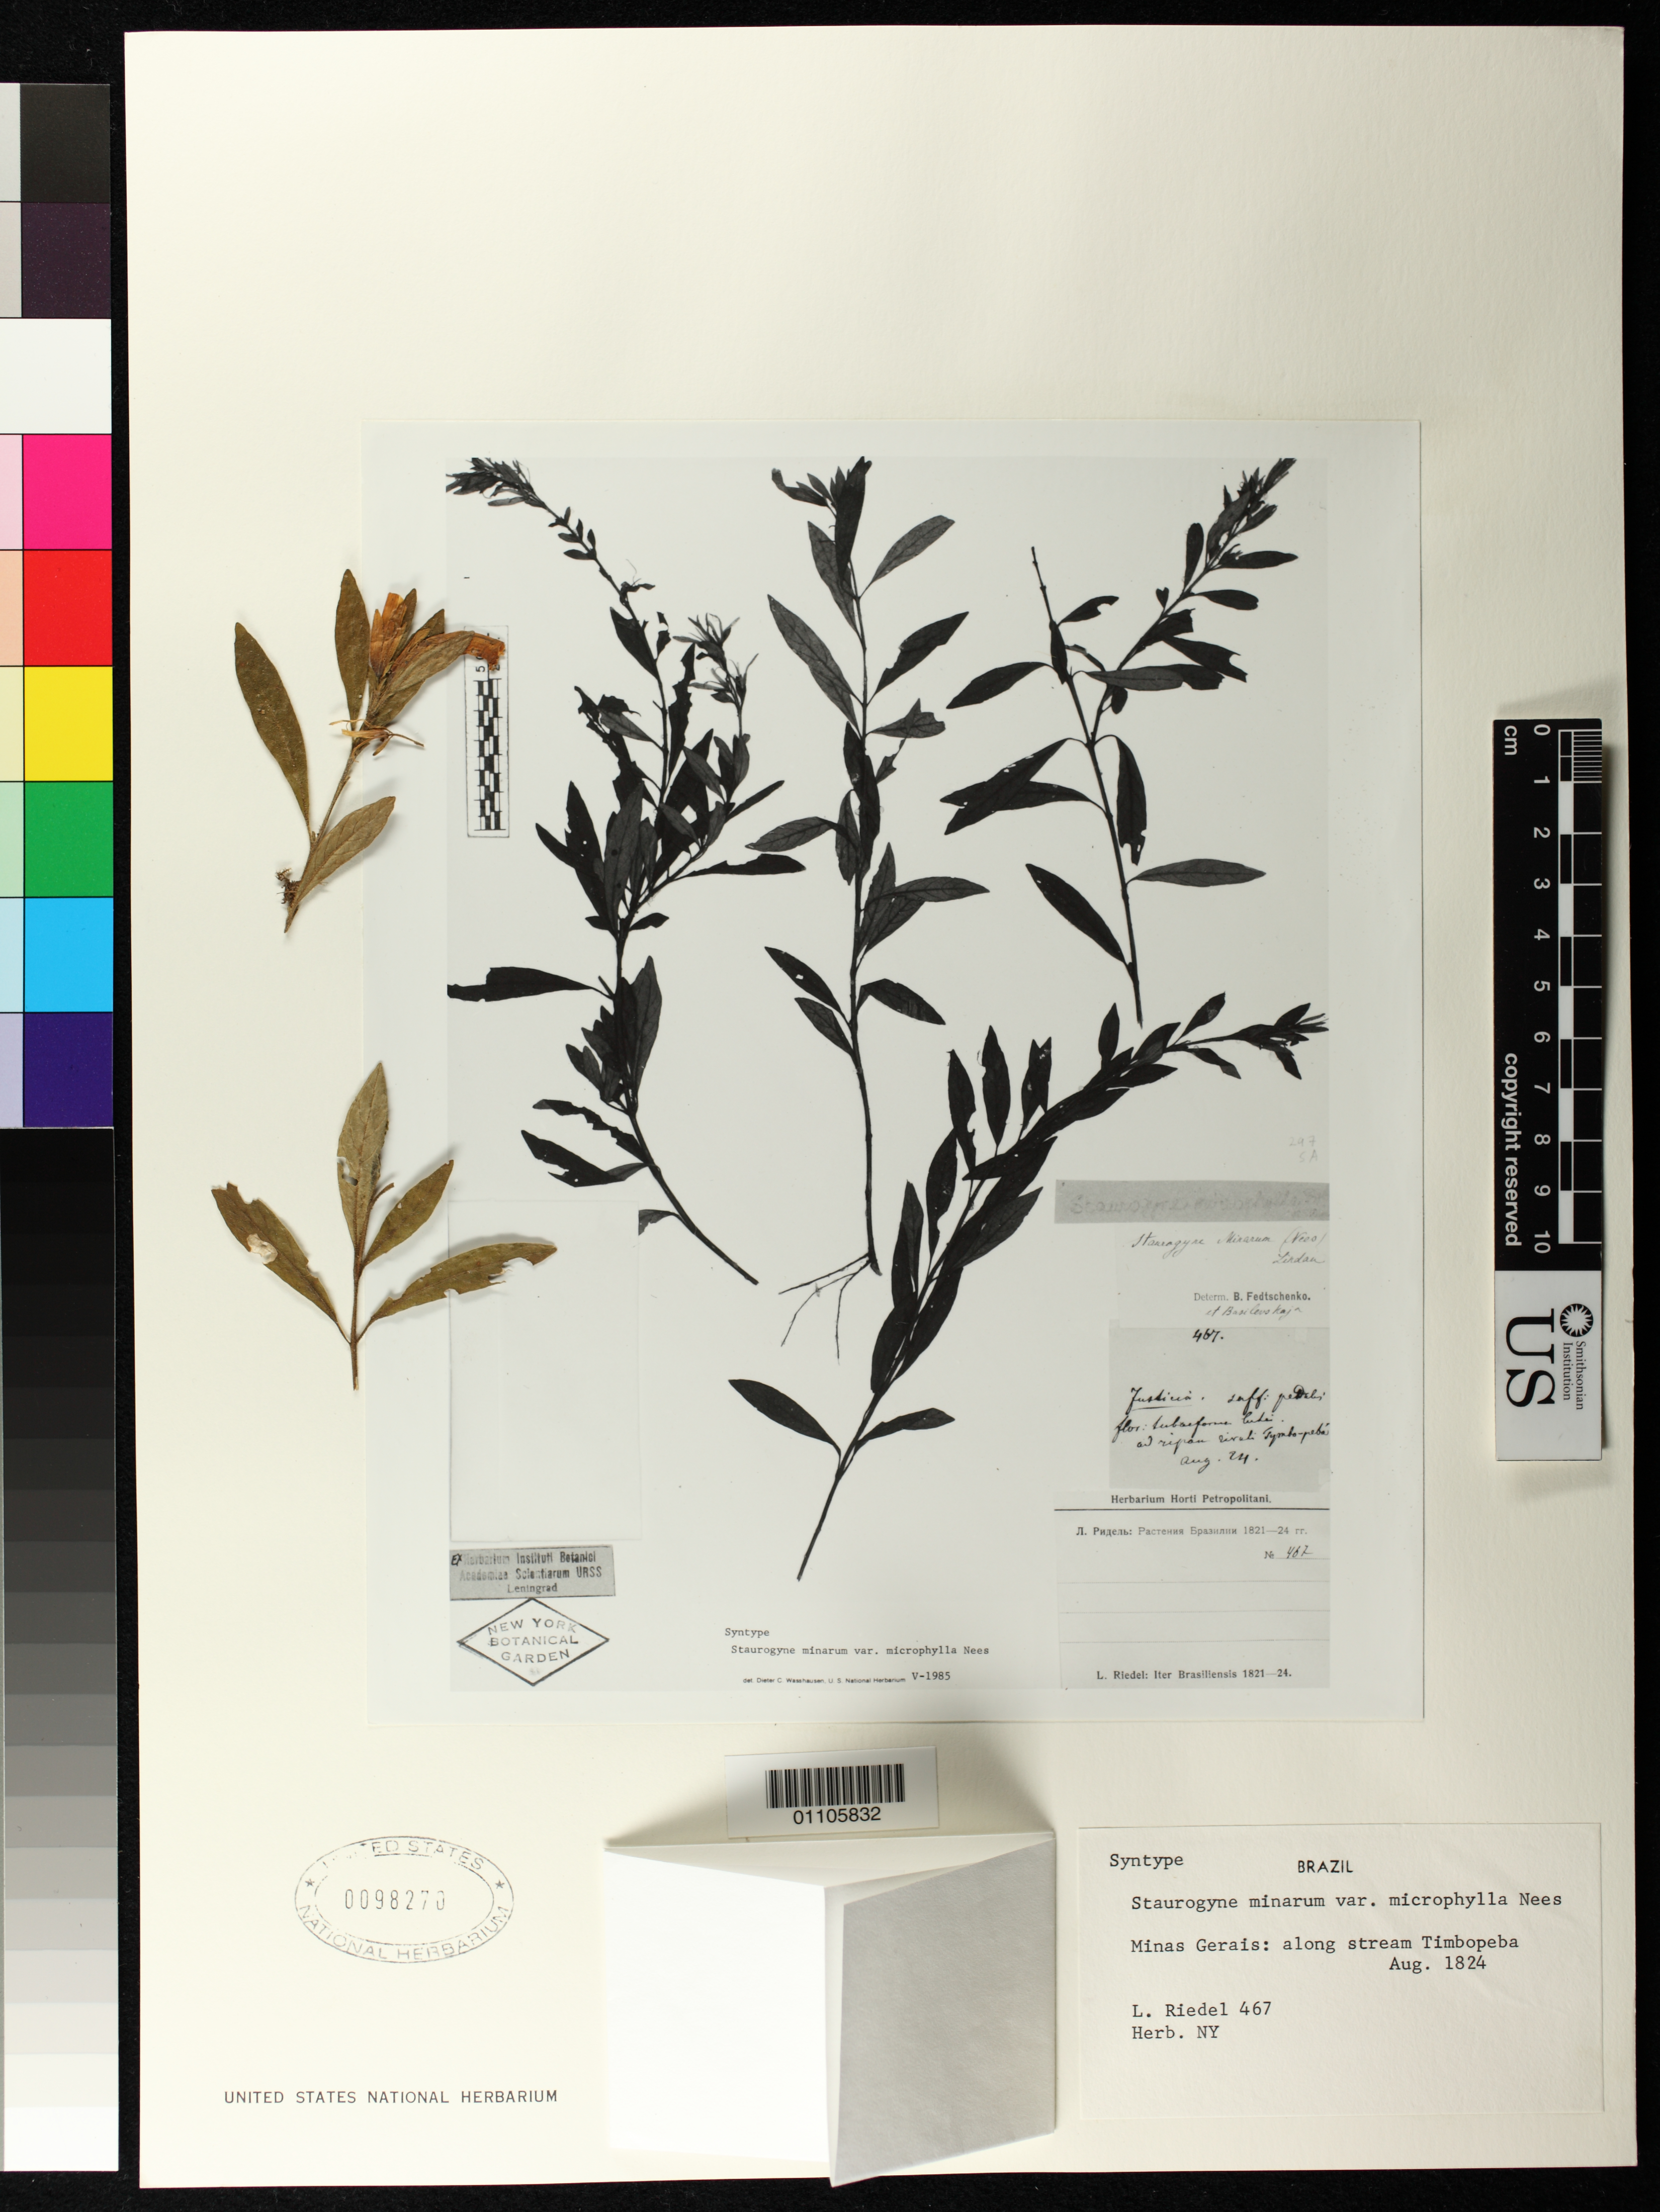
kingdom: Plantae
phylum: Tracheophyta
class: Magnoliopsida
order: Lamiales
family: Acanthaceae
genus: Ebermaiera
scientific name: Ebermaiera minarum var. microphylla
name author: Nees in Mart.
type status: Syntype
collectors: L. Riedel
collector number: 467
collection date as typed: Aug 1824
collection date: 1824-08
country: Brazil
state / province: Minas Gerais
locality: Ad ripam rivuli Tymbo-peba [Timbopeva]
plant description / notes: Photograph and fragmentary material of type specimen ex herb. NY.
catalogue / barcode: US 98270